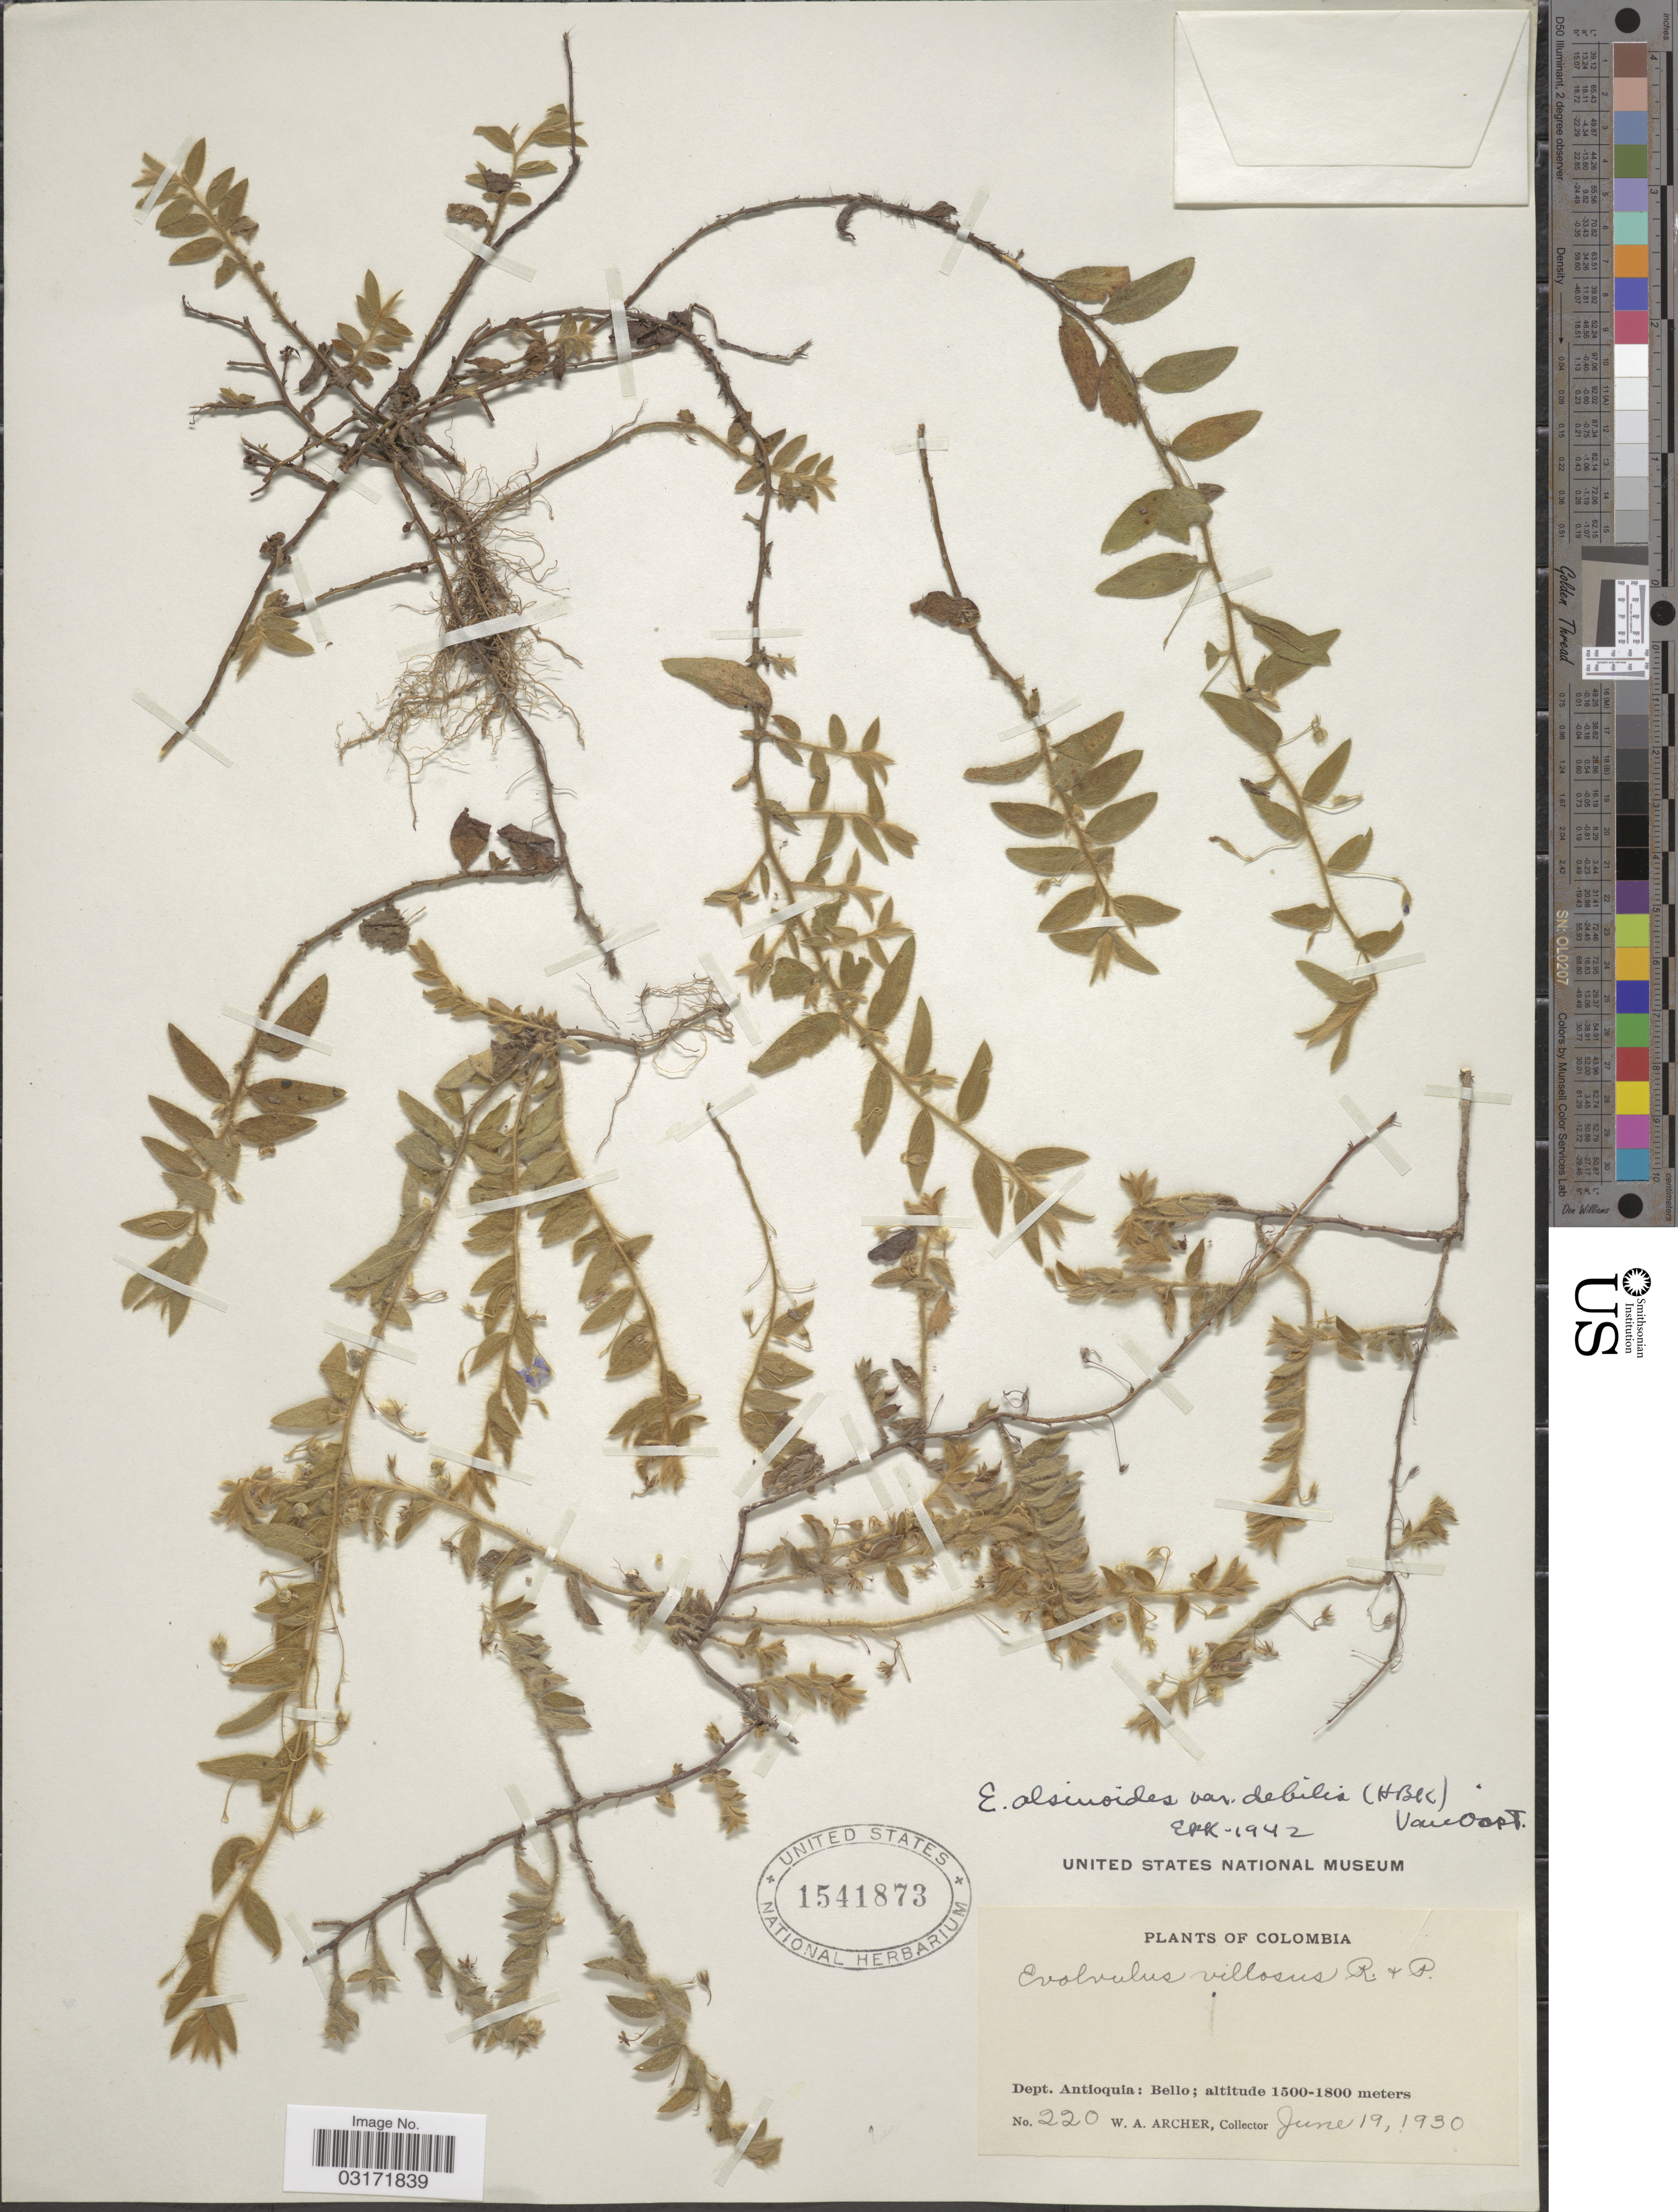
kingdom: Plantae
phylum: Tracheophyta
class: Magnoliopsida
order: Solanales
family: Convolvulaceae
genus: Evolvulus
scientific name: Evolvulus alsinoides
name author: (L.) L.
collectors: W. Archer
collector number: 220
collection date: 1930-06-19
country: Colombia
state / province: Antioquia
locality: Dept. Antioquia: Bello.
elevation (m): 1500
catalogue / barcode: US 1541873